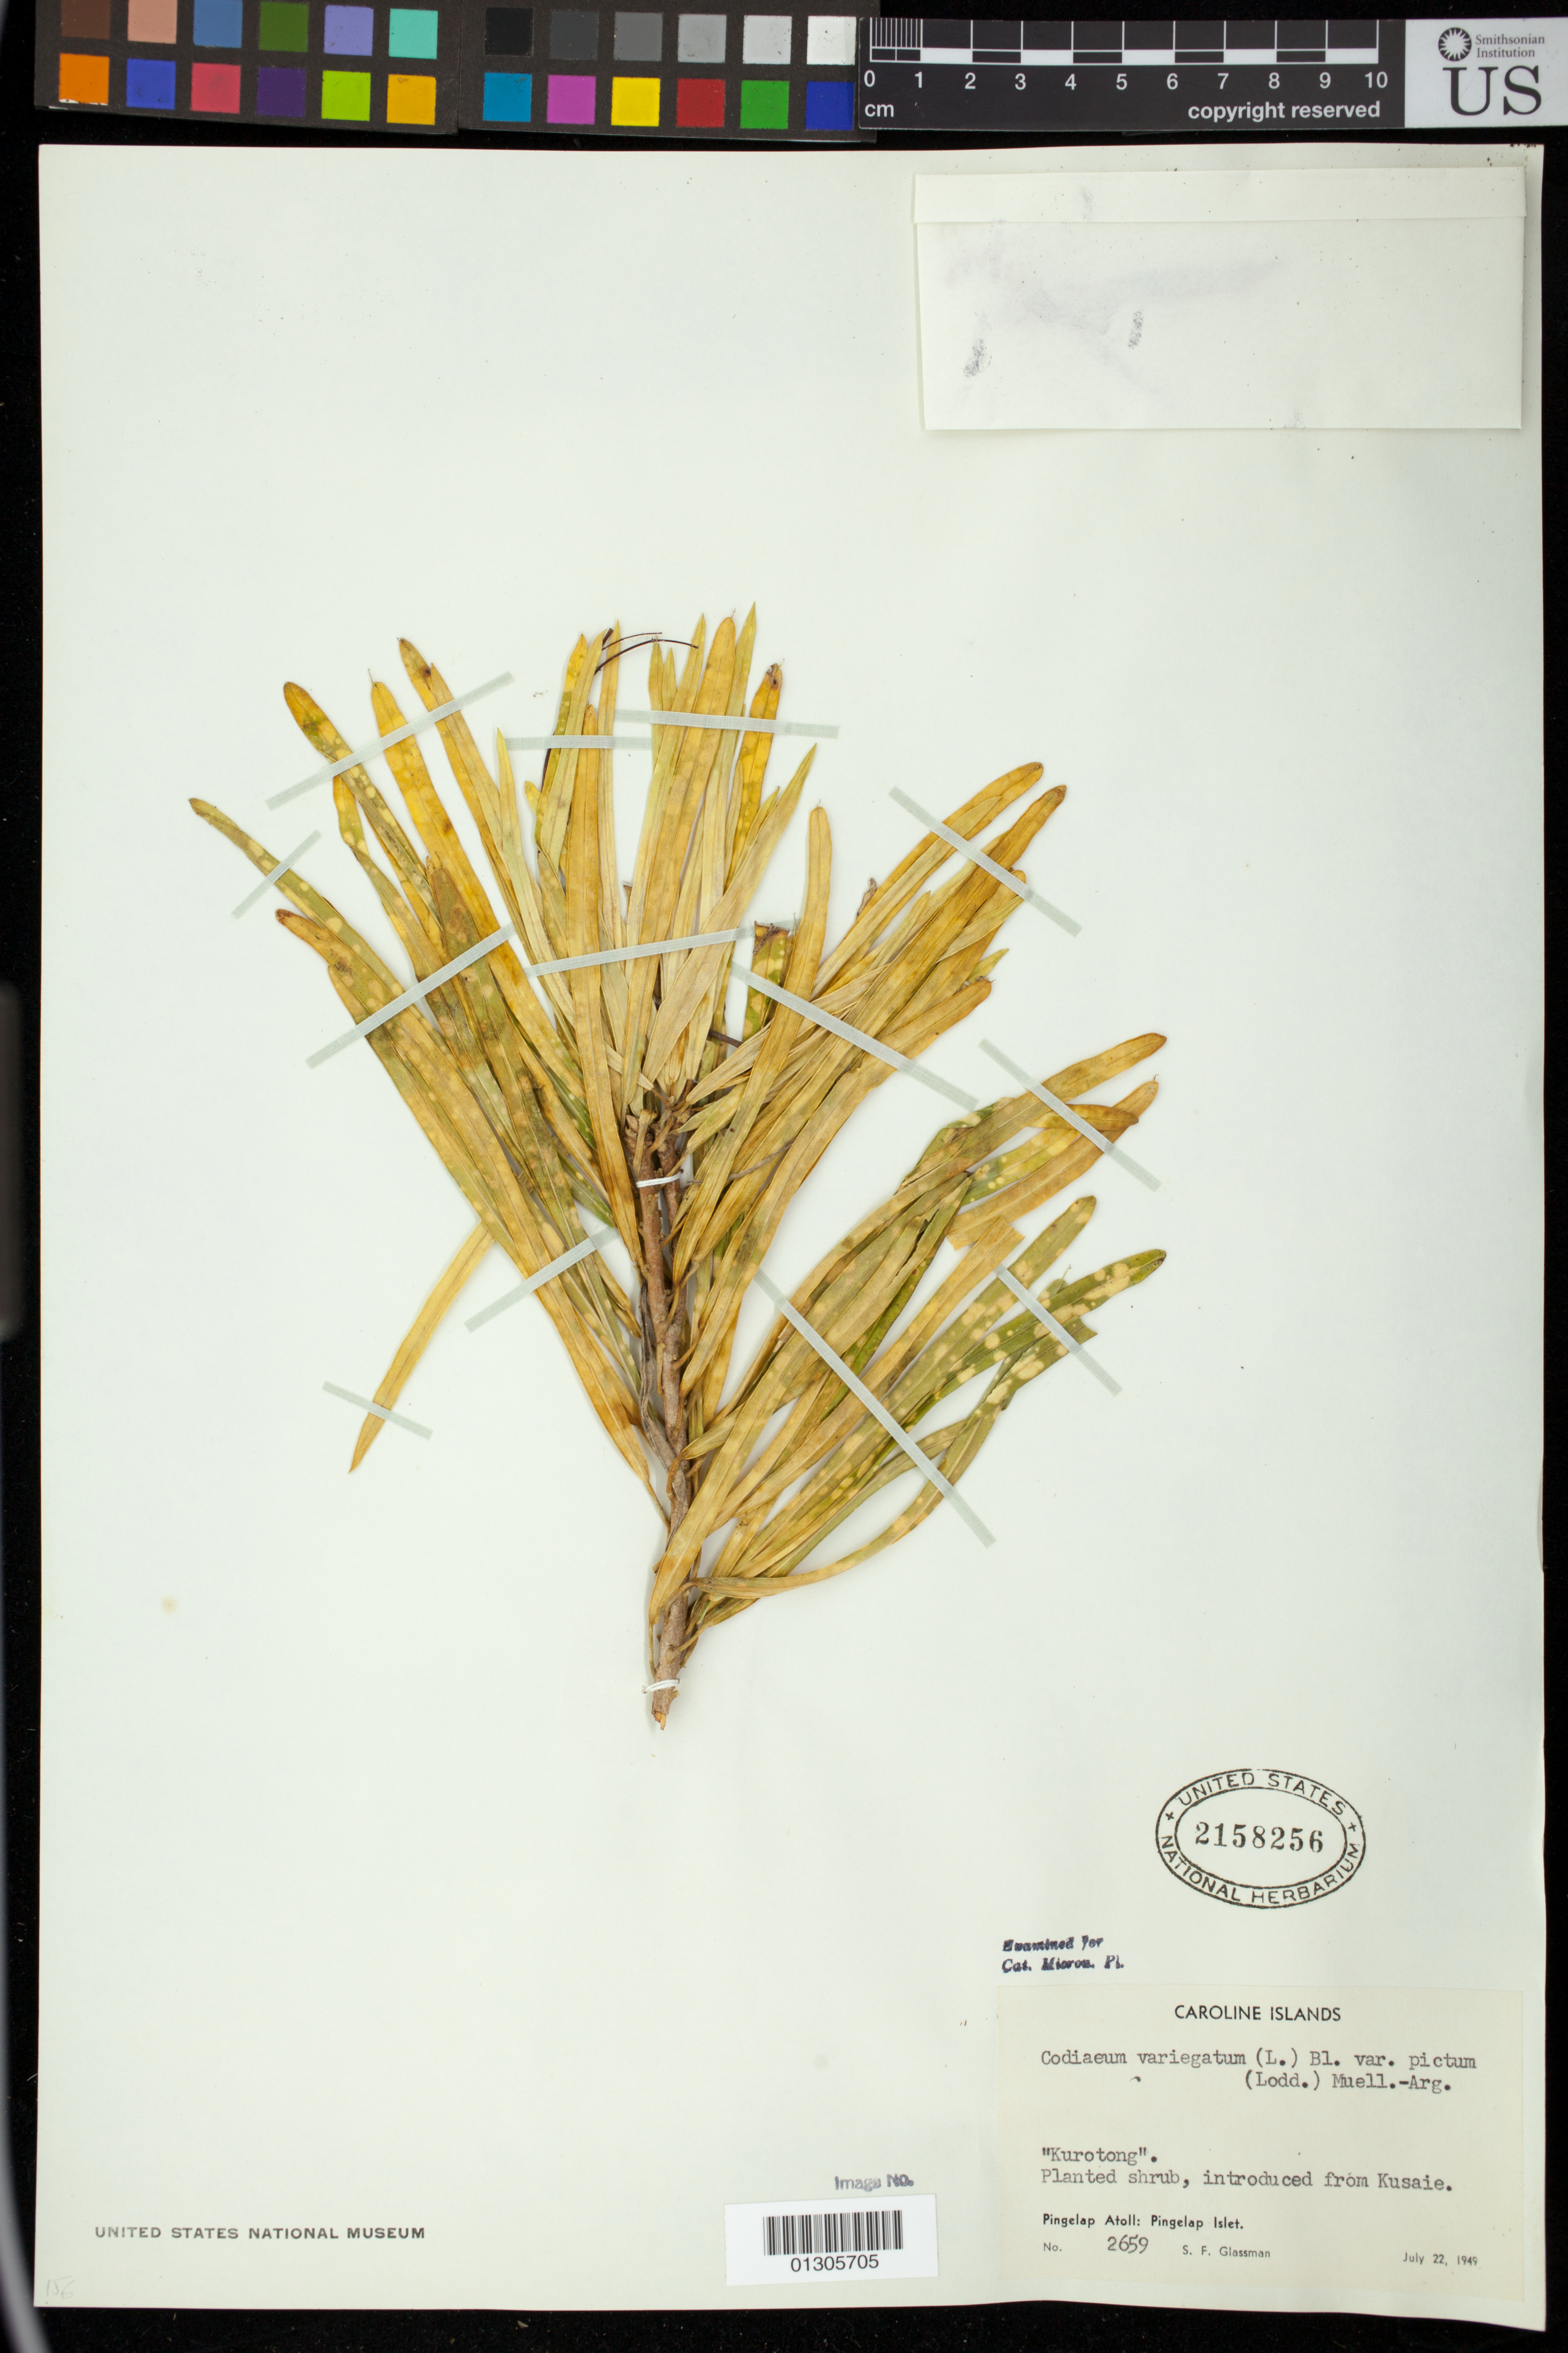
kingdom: Plantae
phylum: Tracheophyta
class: Magnoliopsida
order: Malpighiales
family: Euphorbiaceae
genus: Codiaeum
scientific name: Codiaeum variegatum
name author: (L.) Rumph. ex A. Juss.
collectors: S. F. Glassman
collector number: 2659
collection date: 1949-07-22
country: Micronesia, Federated States of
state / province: Pohnpei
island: Pingelap Atoll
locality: Pingelap Atoll: Pingelap Islet. Caroline Island.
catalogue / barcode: US 2158256